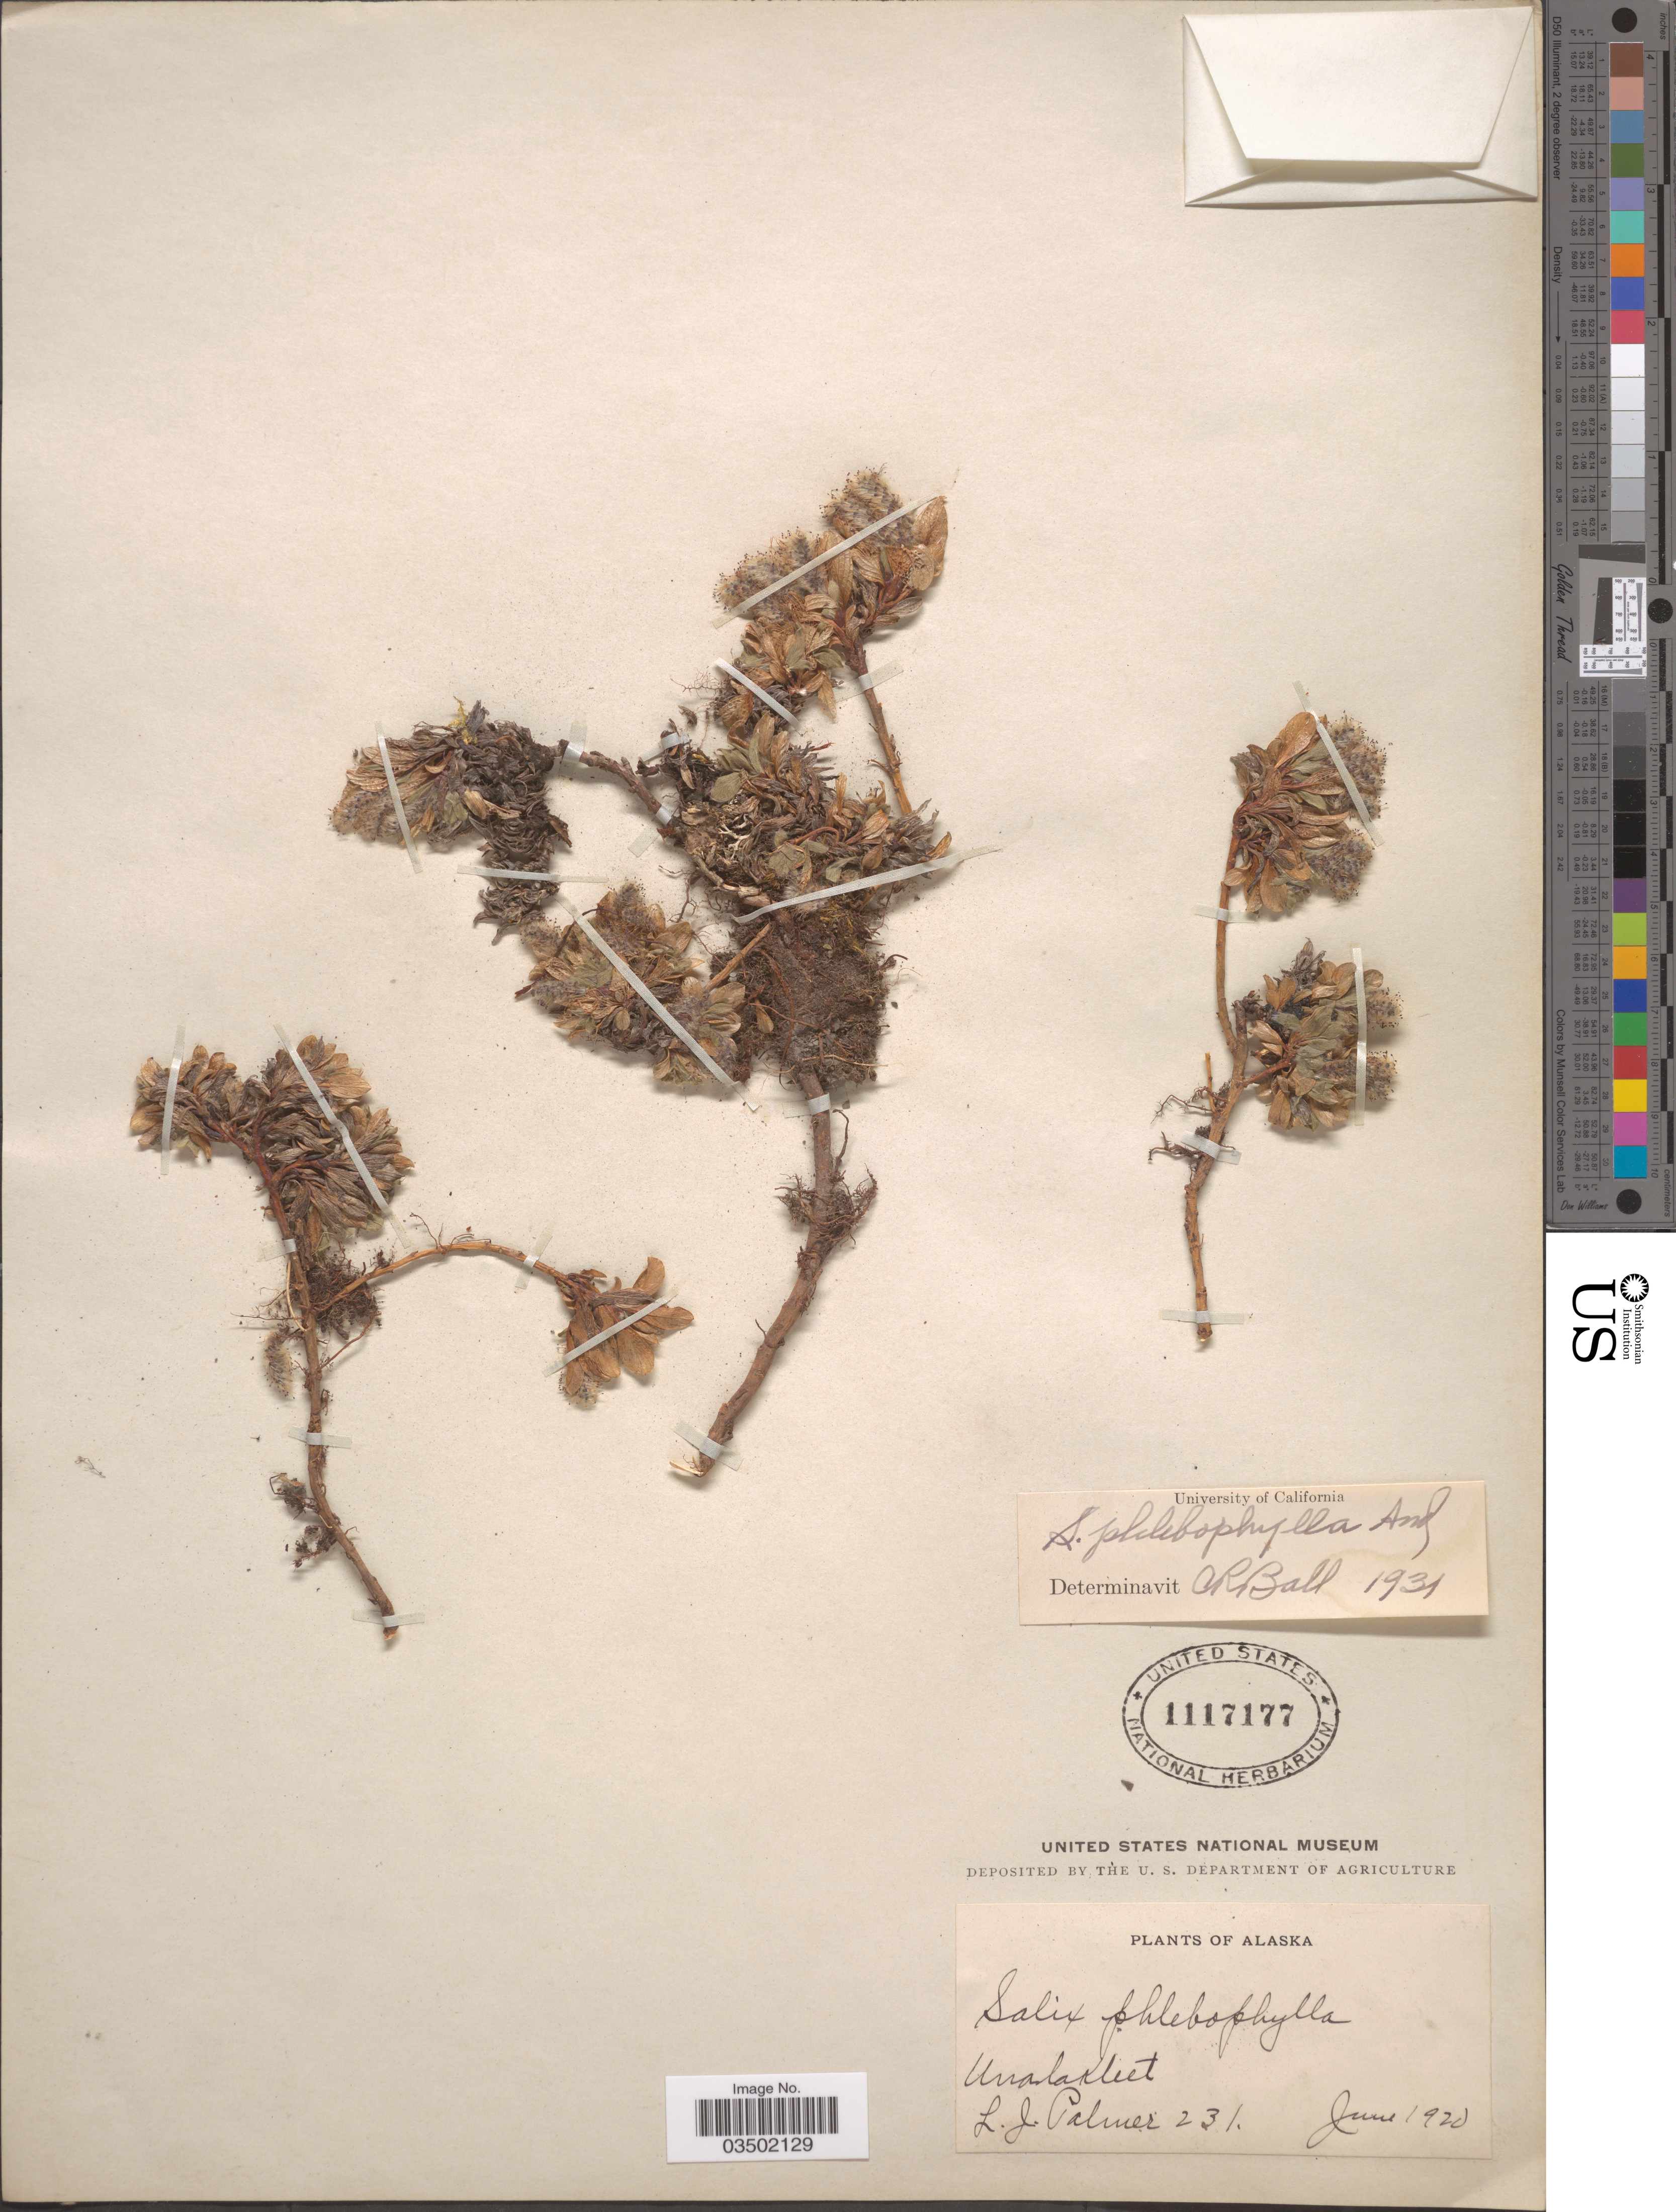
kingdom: Plantae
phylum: Tracheophyta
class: Magnoliopsida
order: Malpighiales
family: Salicaceae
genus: Salix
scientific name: Salix phlebophylla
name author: Andersson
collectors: L. J. Palmer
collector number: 231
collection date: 1920-06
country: United States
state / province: Alaska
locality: Unalakleet.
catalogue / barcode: US 1117177